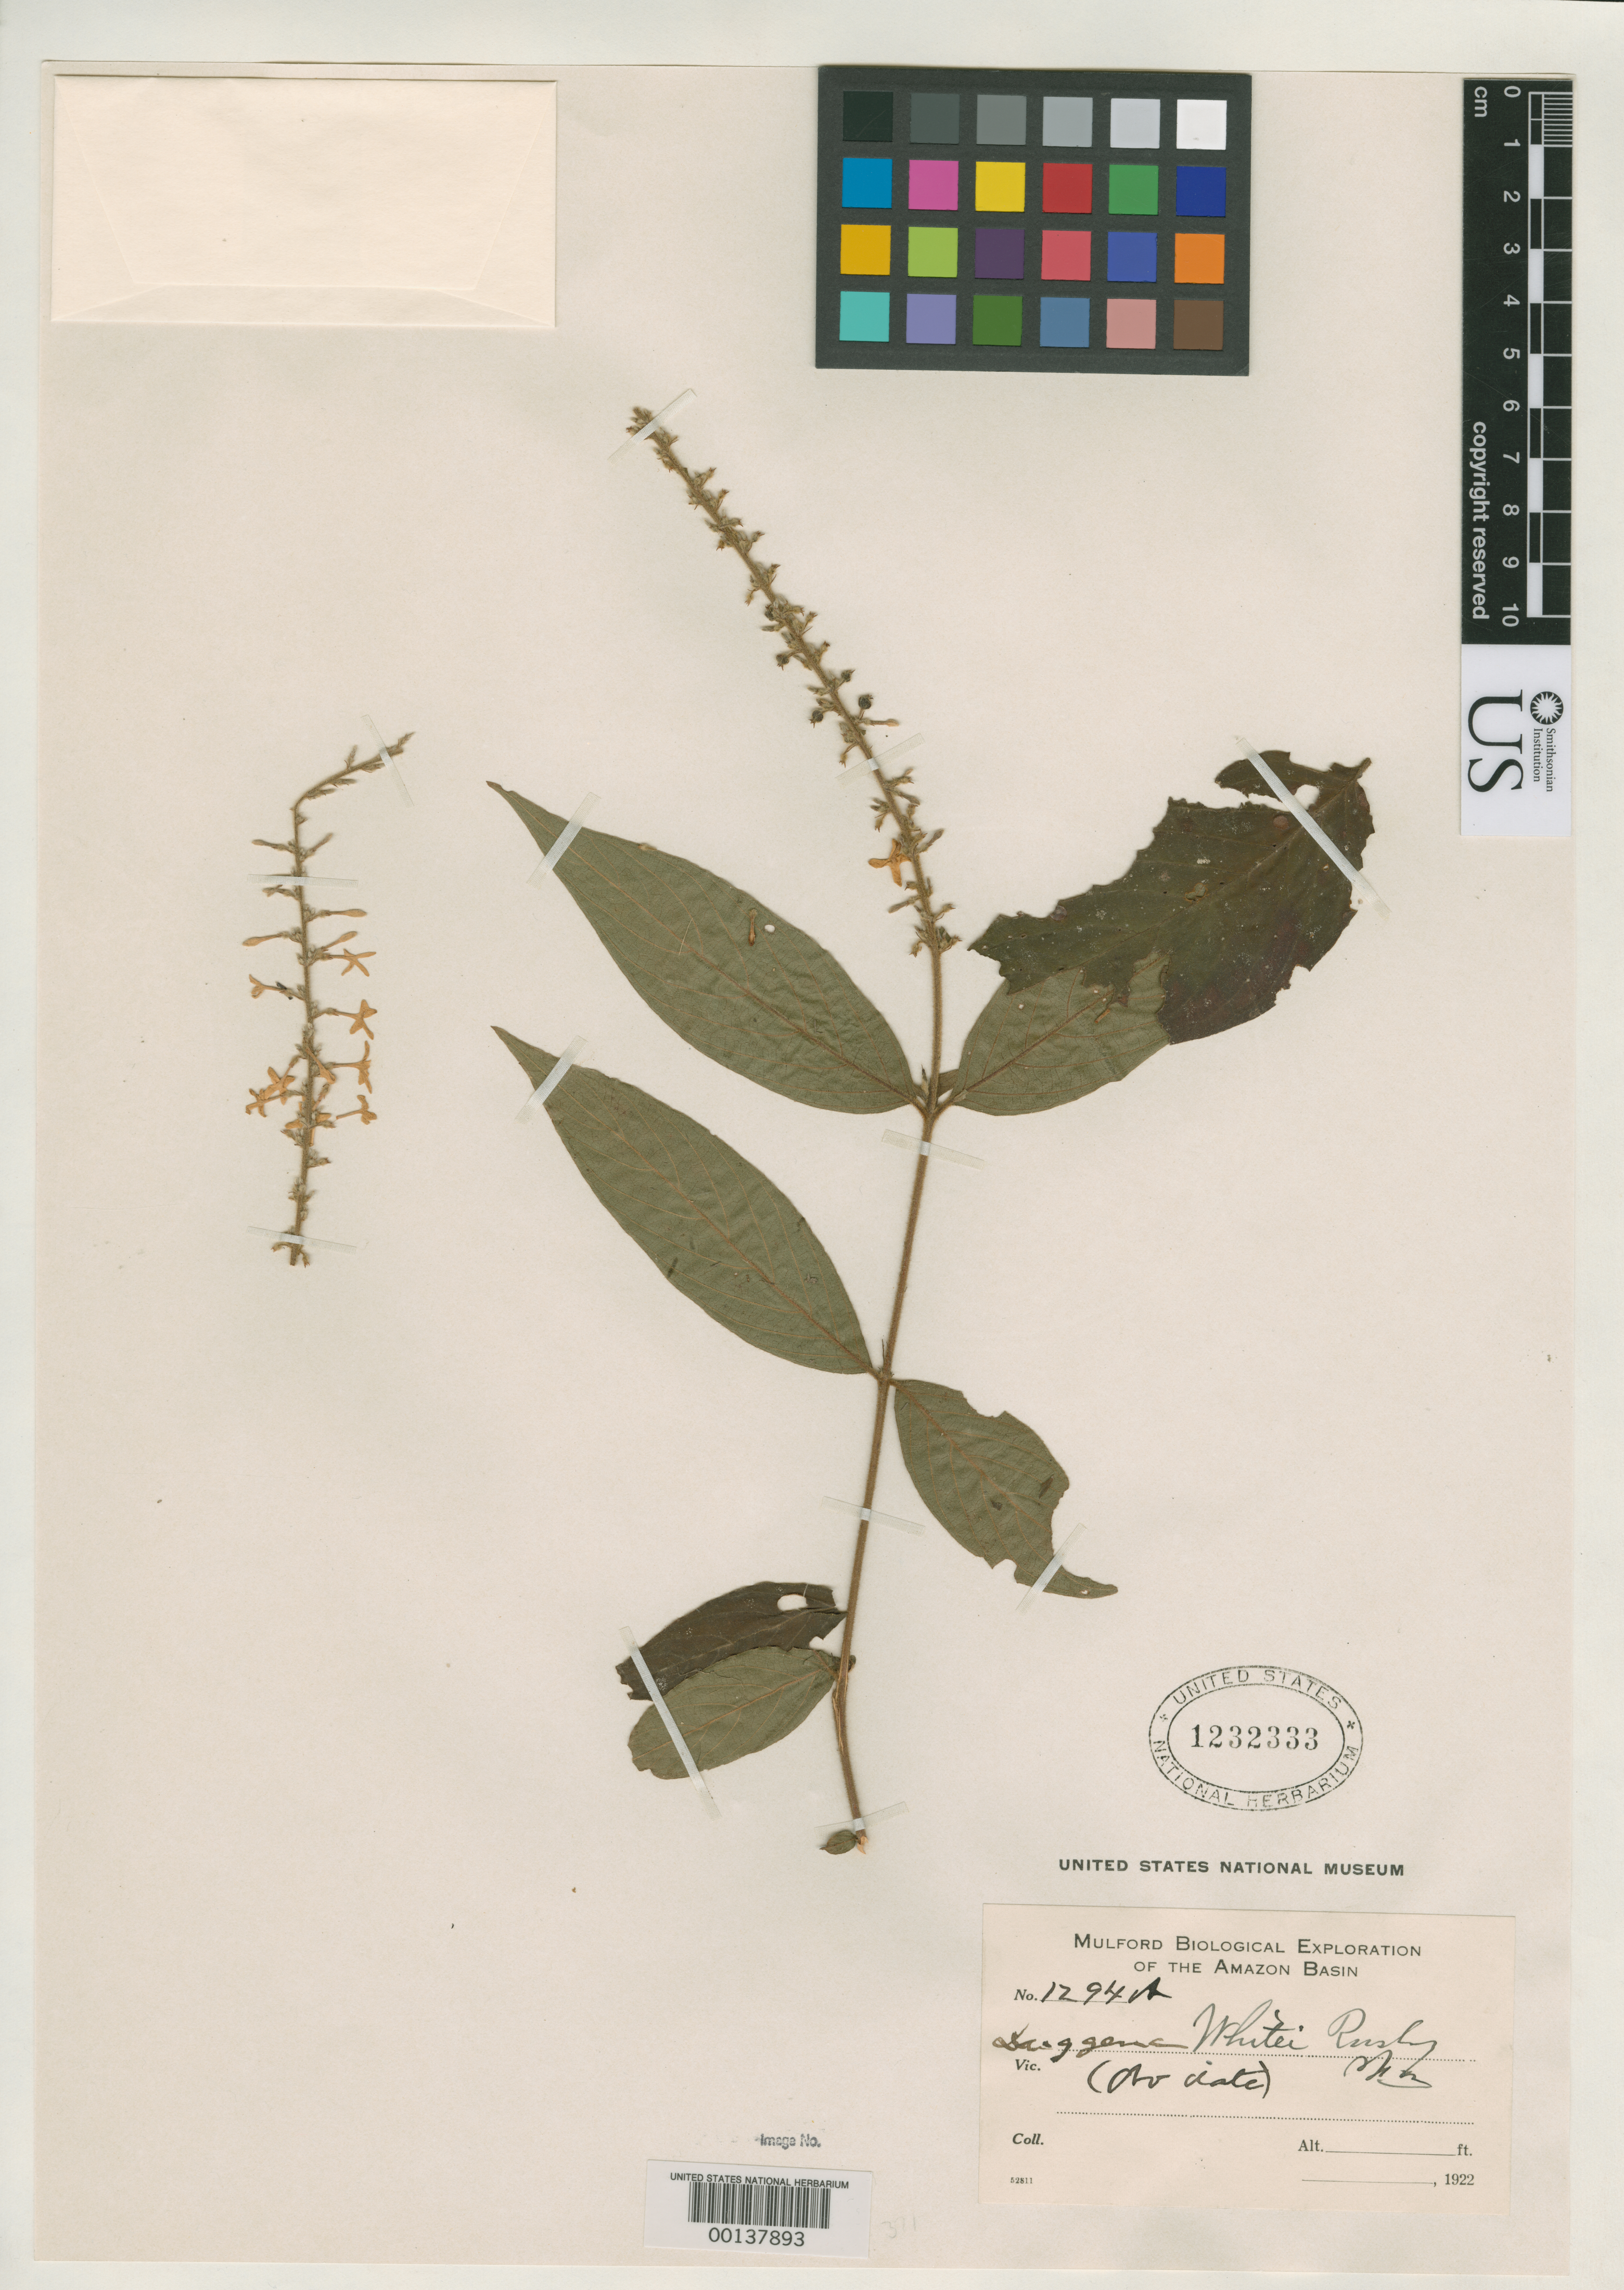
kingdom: Plantae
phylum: Tracheophyta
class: Magnoliopsida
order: Gentianales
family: Rubiaceae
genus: Duggena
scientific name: Duggena whitei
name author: Rusby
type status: Isotype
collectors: O. E. White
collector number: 1294 a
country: Bolivia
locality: Mapiri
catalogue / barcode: US 1232333